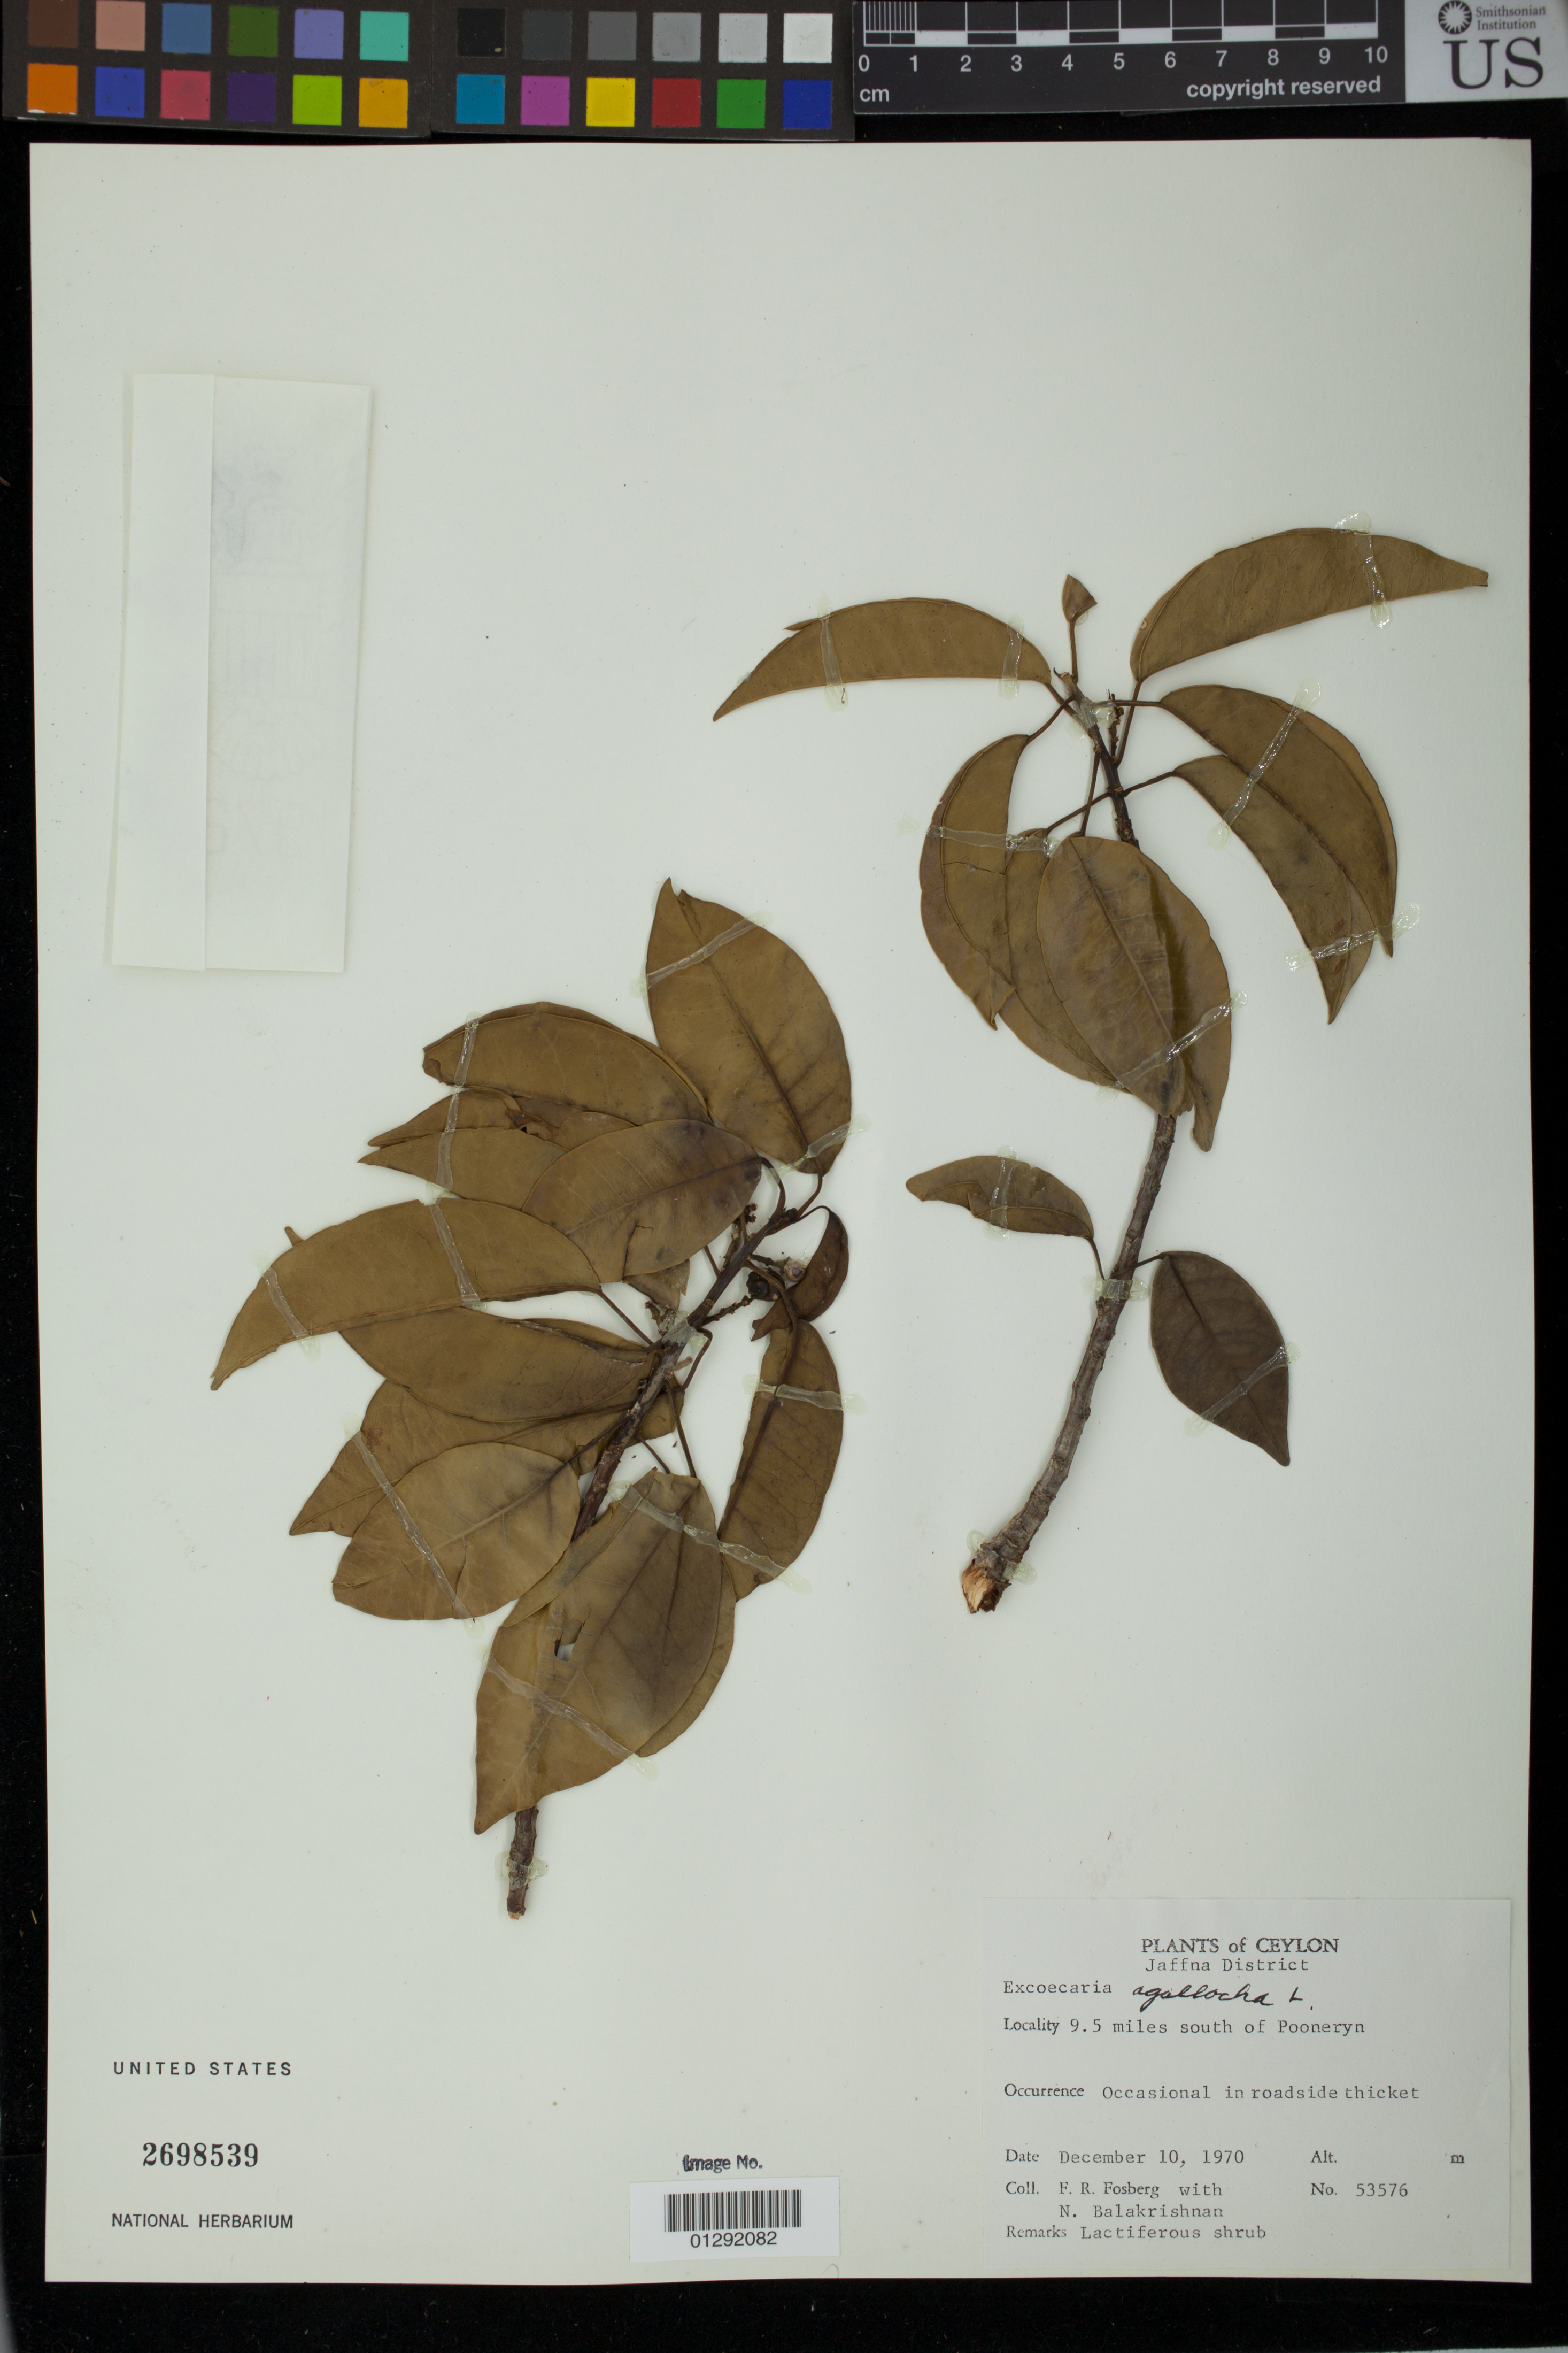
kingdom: Plantae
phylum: Tracheophyta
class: Magnoliopsida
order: Malpighiales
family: Euphorbiaceae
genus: Excoecaria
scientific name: Excoecaria agallocha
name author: L.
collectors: F. R. Fosberg & N. Balakrishnan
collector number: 53576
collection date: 1970-12-10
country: Sri Lanka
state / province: Northern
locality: Ceylon. Jaffna District. 9.5 miles south of Pooneryn.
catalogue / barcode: US 2698539